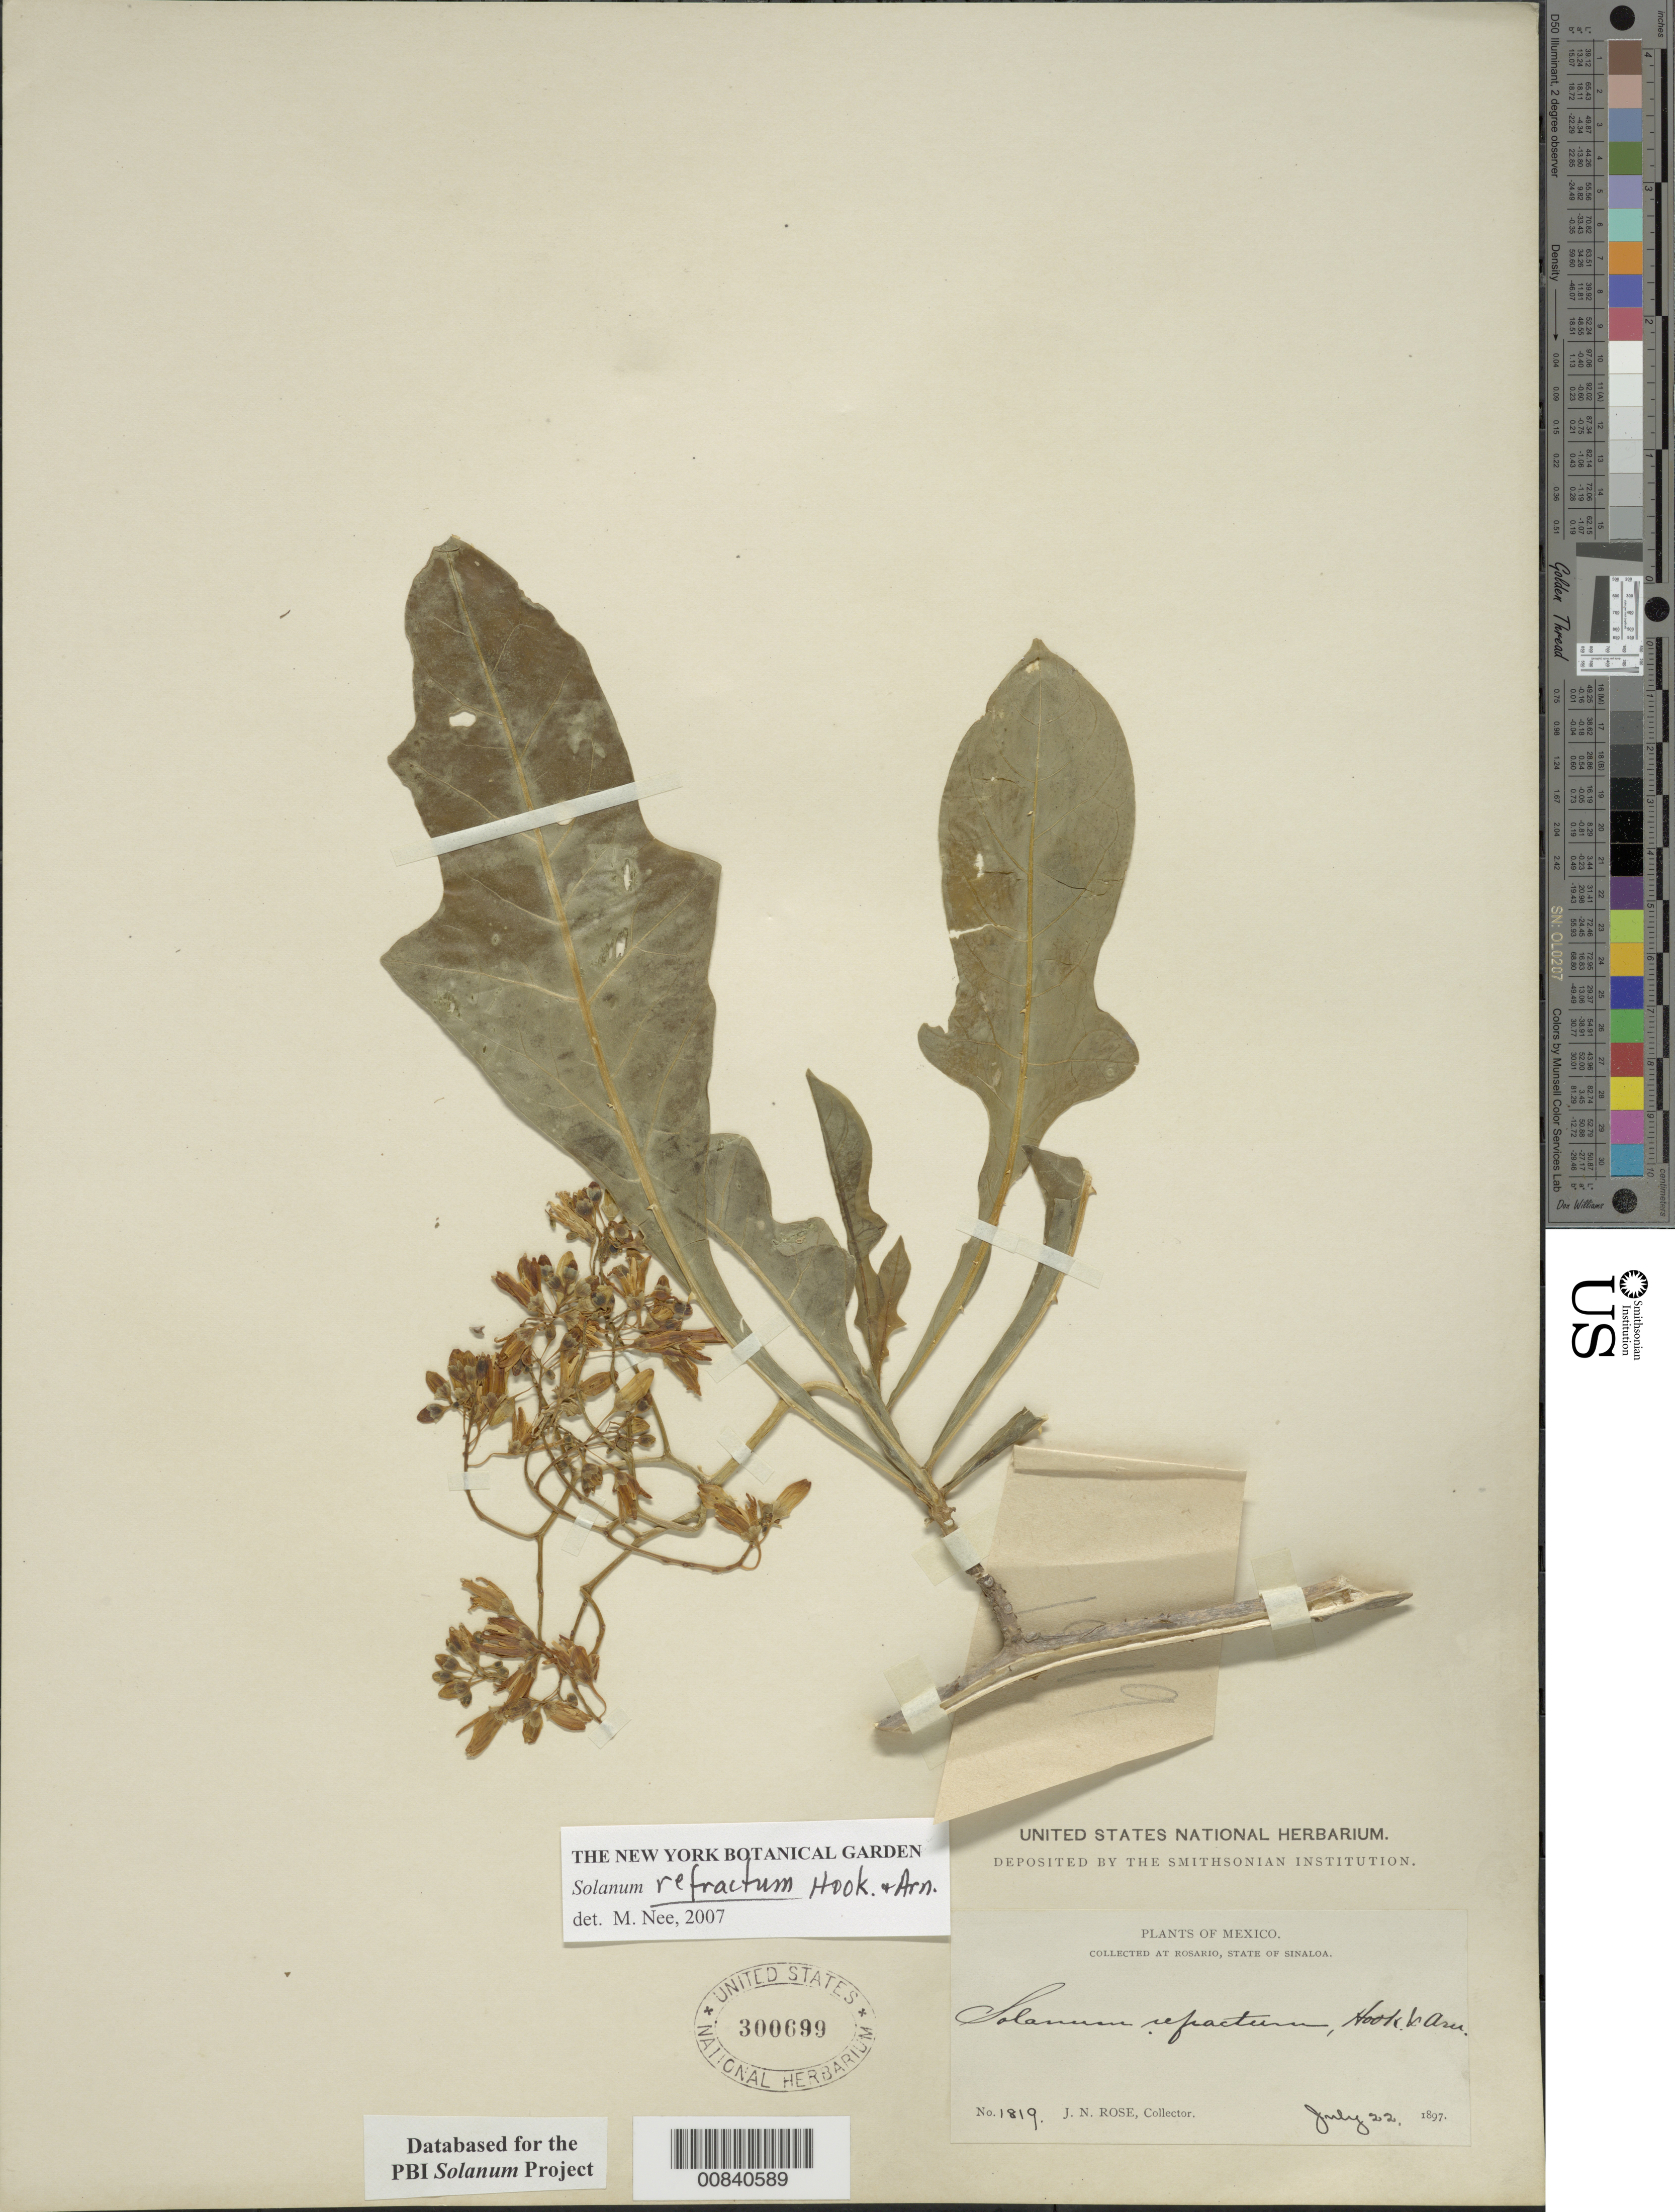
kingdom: Plantae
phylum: Tracheophyta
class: Magnoliopsida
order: Solanales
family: Solanaceae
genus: Solanum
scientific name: Solanum bicorne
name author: Dunal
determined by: Clark, J. L., (SEL), The Marie Selby Botanical Garden (UNITED STATES)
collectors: J. N. Rose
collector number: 1819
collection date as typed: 22 Jul 1897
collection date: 1897-07-22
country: Mexico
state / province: Sinaloa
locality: Collected at Rosario.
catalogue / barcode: US 300699